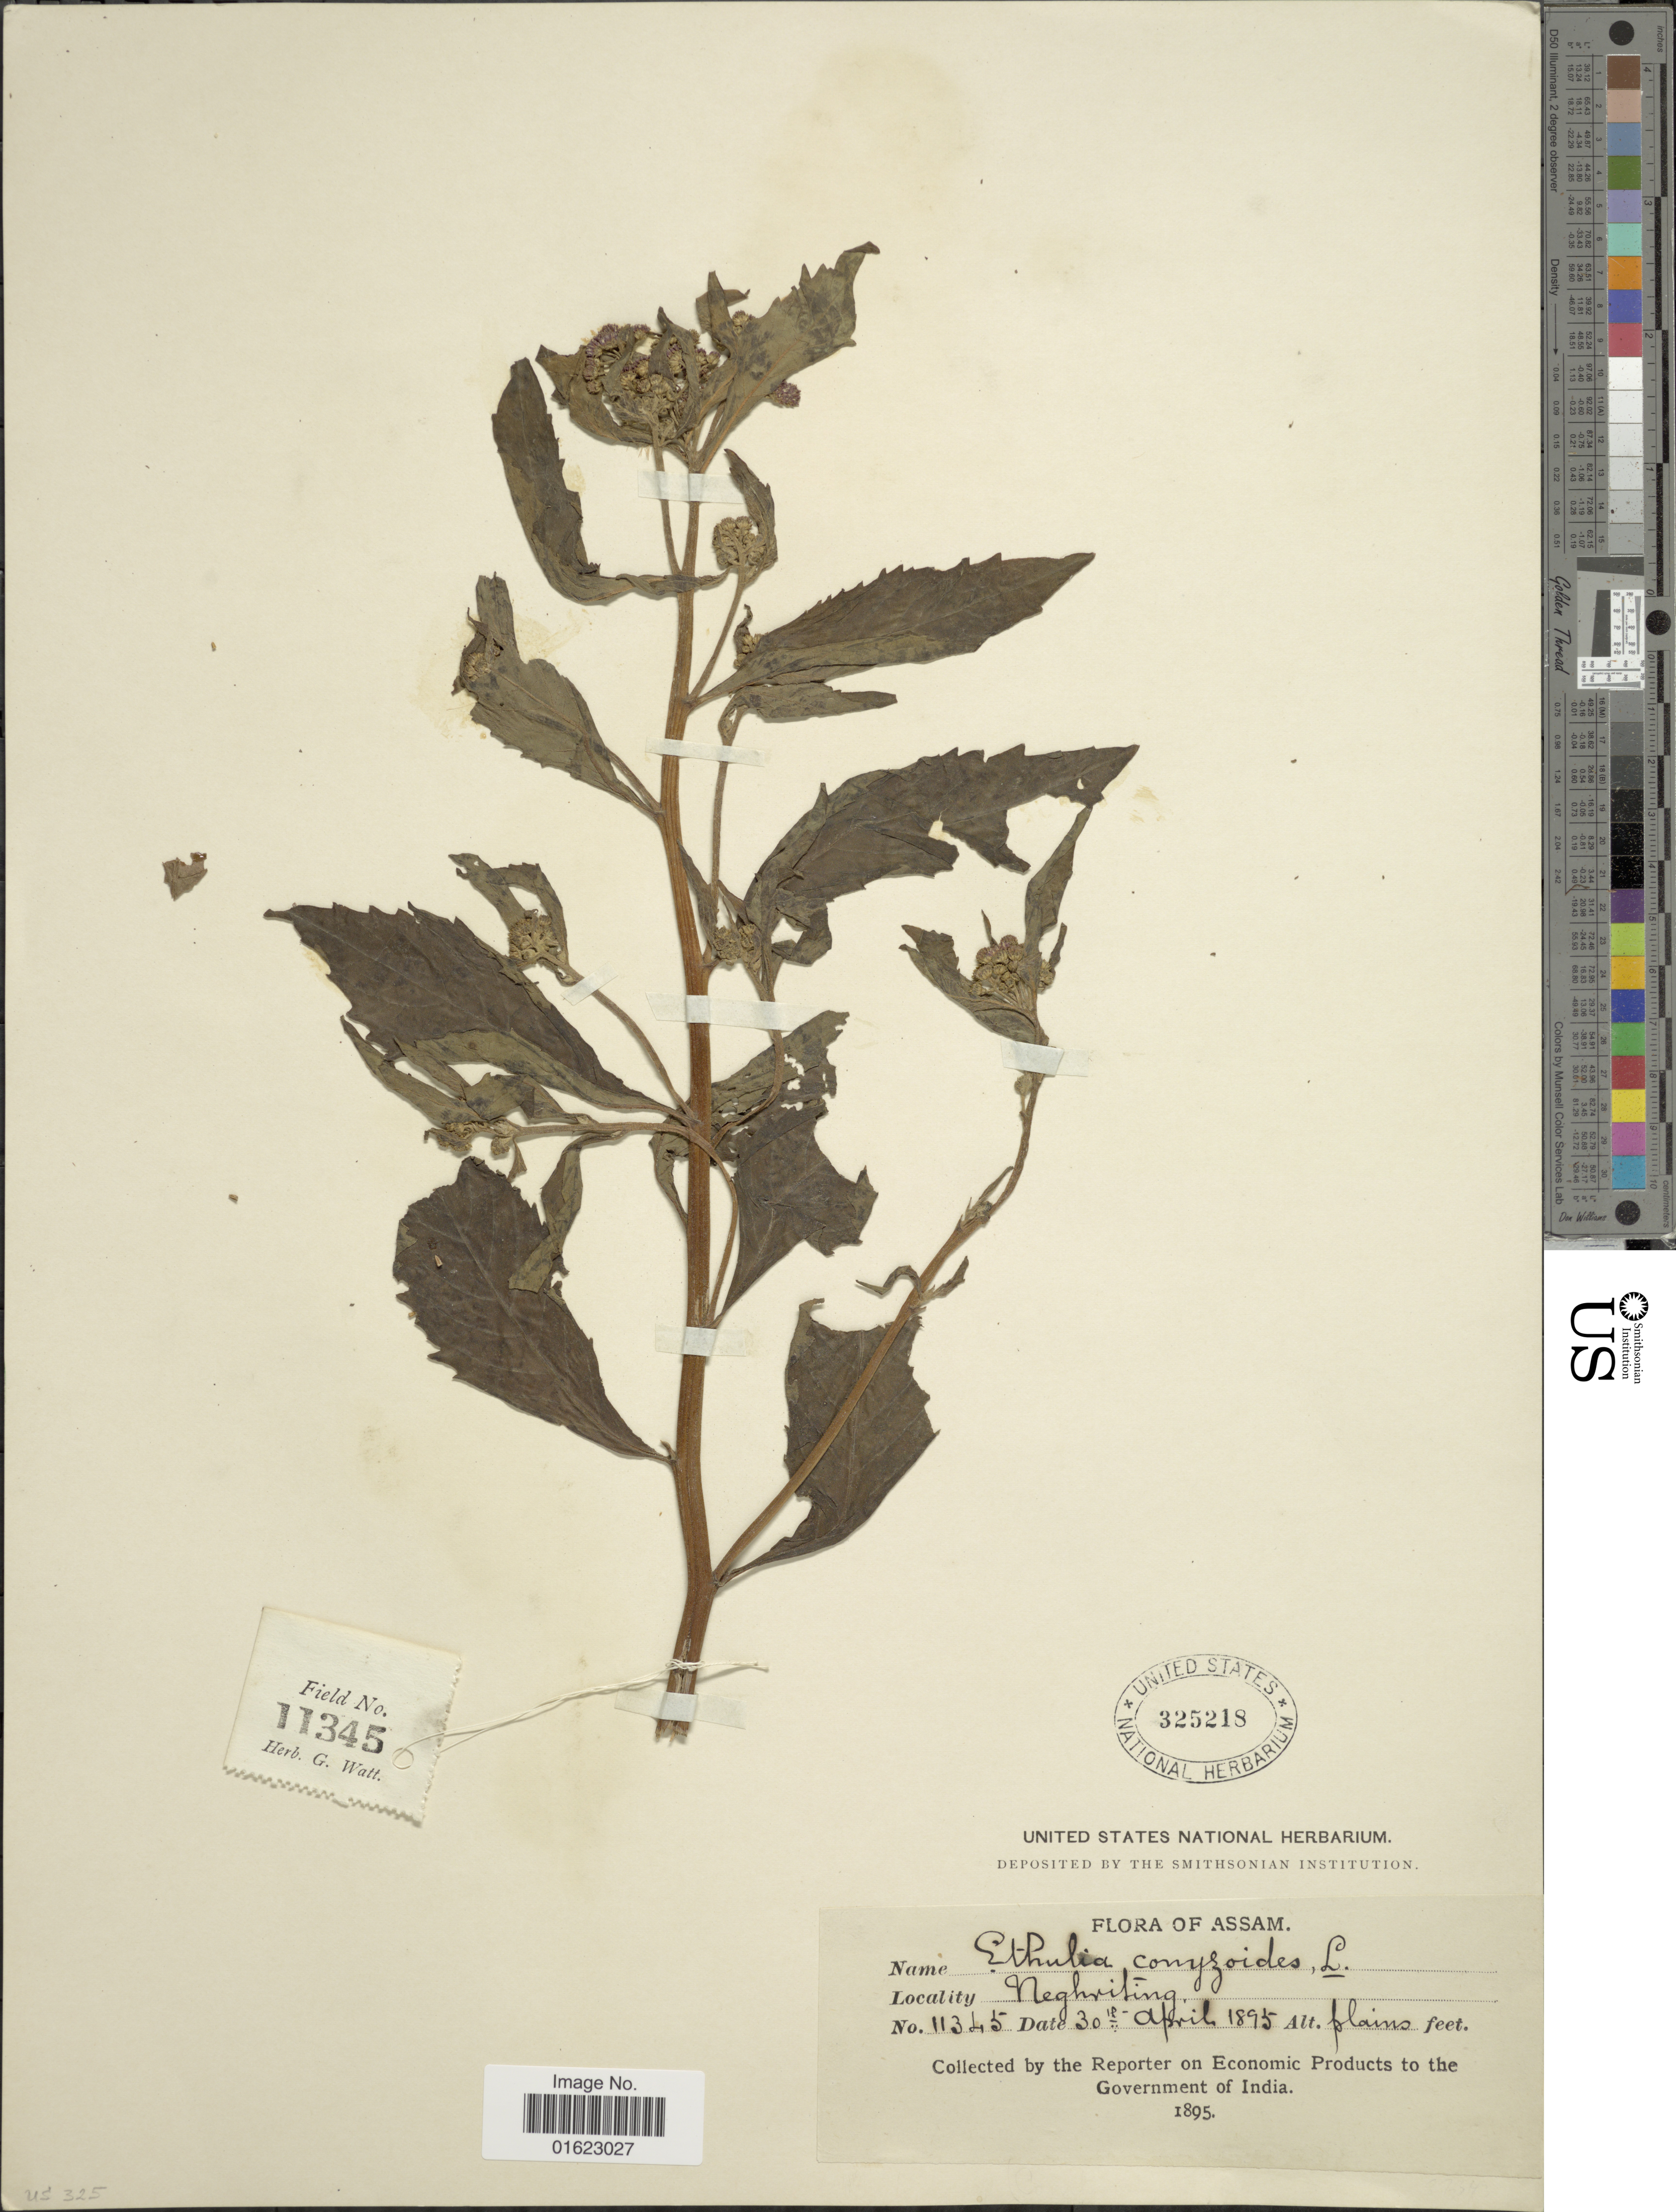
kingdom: Plantae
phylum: Tracheophyta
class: Magnoliopsida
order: Asterales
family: Asteraceae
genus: Ethulia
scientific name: Ethulia conyzoides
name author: L. f.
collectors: G. Reporter on Economic Products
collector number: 11345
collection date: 1895-04-30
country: India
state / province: Assam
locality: Assam, Neghriting.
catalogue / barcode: US 325218